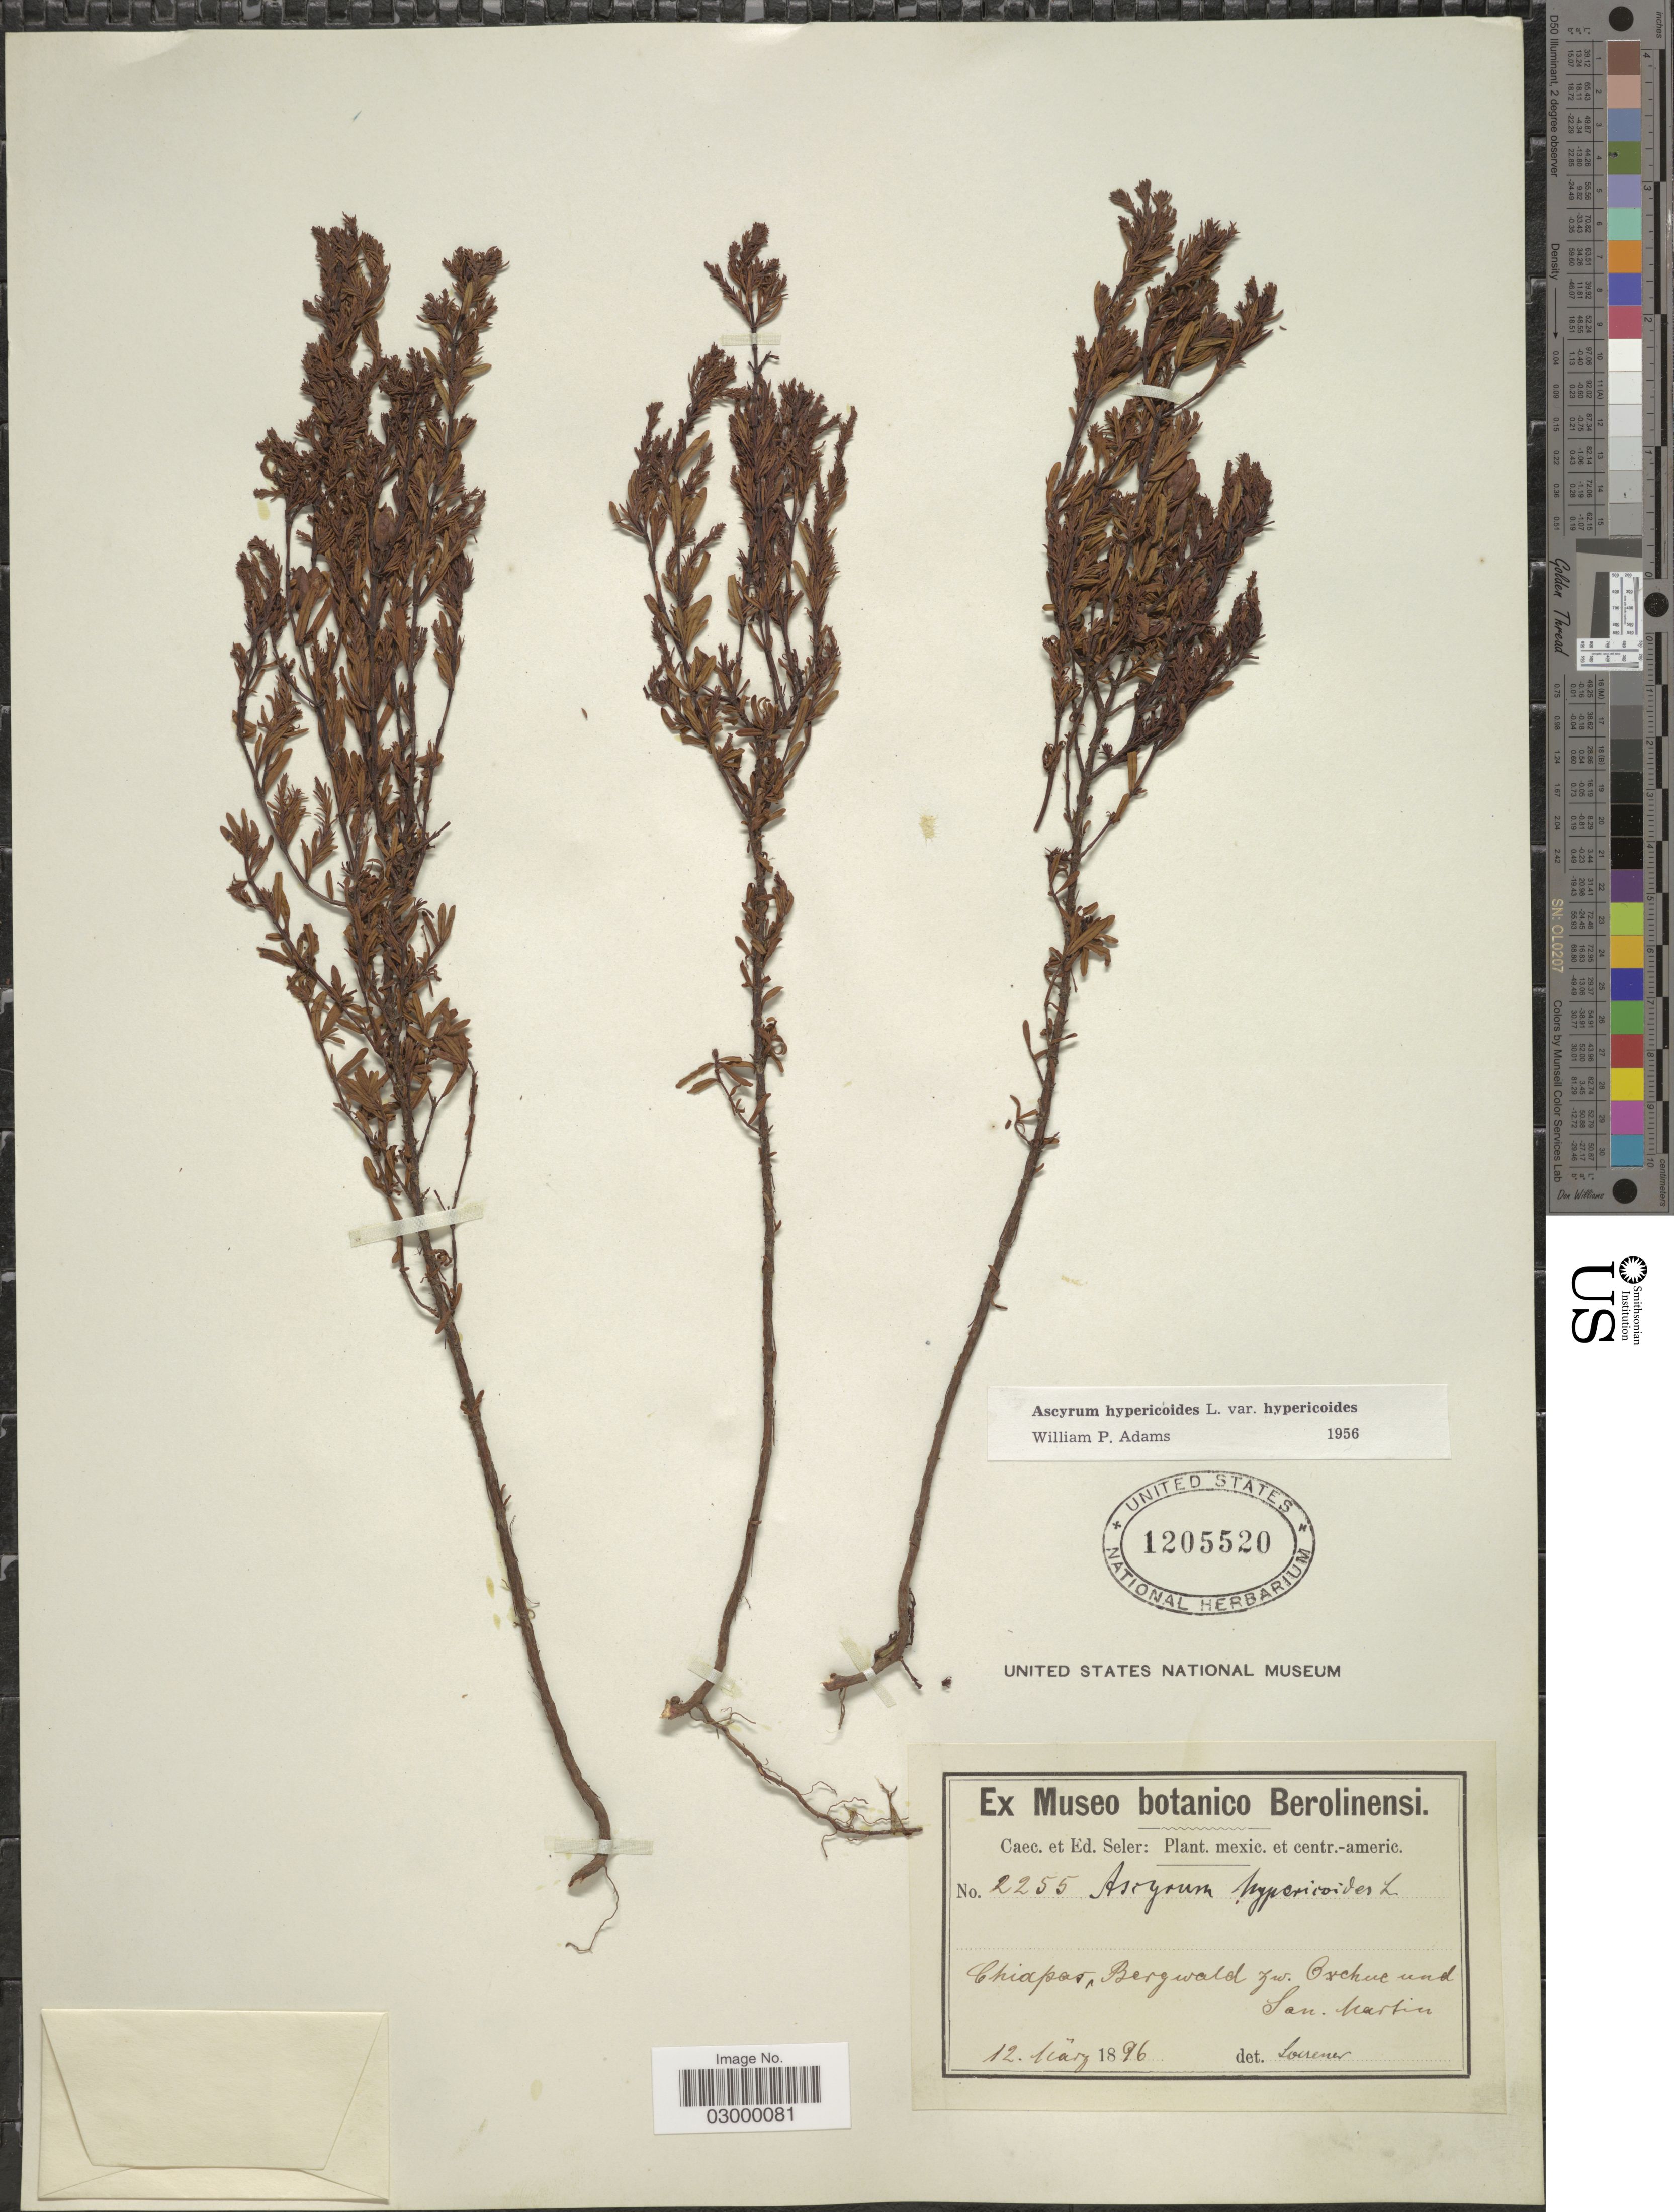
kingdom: Plantae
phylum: Tracheophyta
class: Magnoliopsida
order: Malpighiales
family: Hypericaceae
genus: Hypericum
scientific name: Hypericum hypericoides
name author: (L.) Crantz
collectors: ex Caec. et Ed Seler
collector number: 2255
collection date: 1896-03-12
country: Mexico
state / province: Chiapas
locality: Bergwald zw. Oxchuc und San Martin.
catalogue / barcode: US 1205520